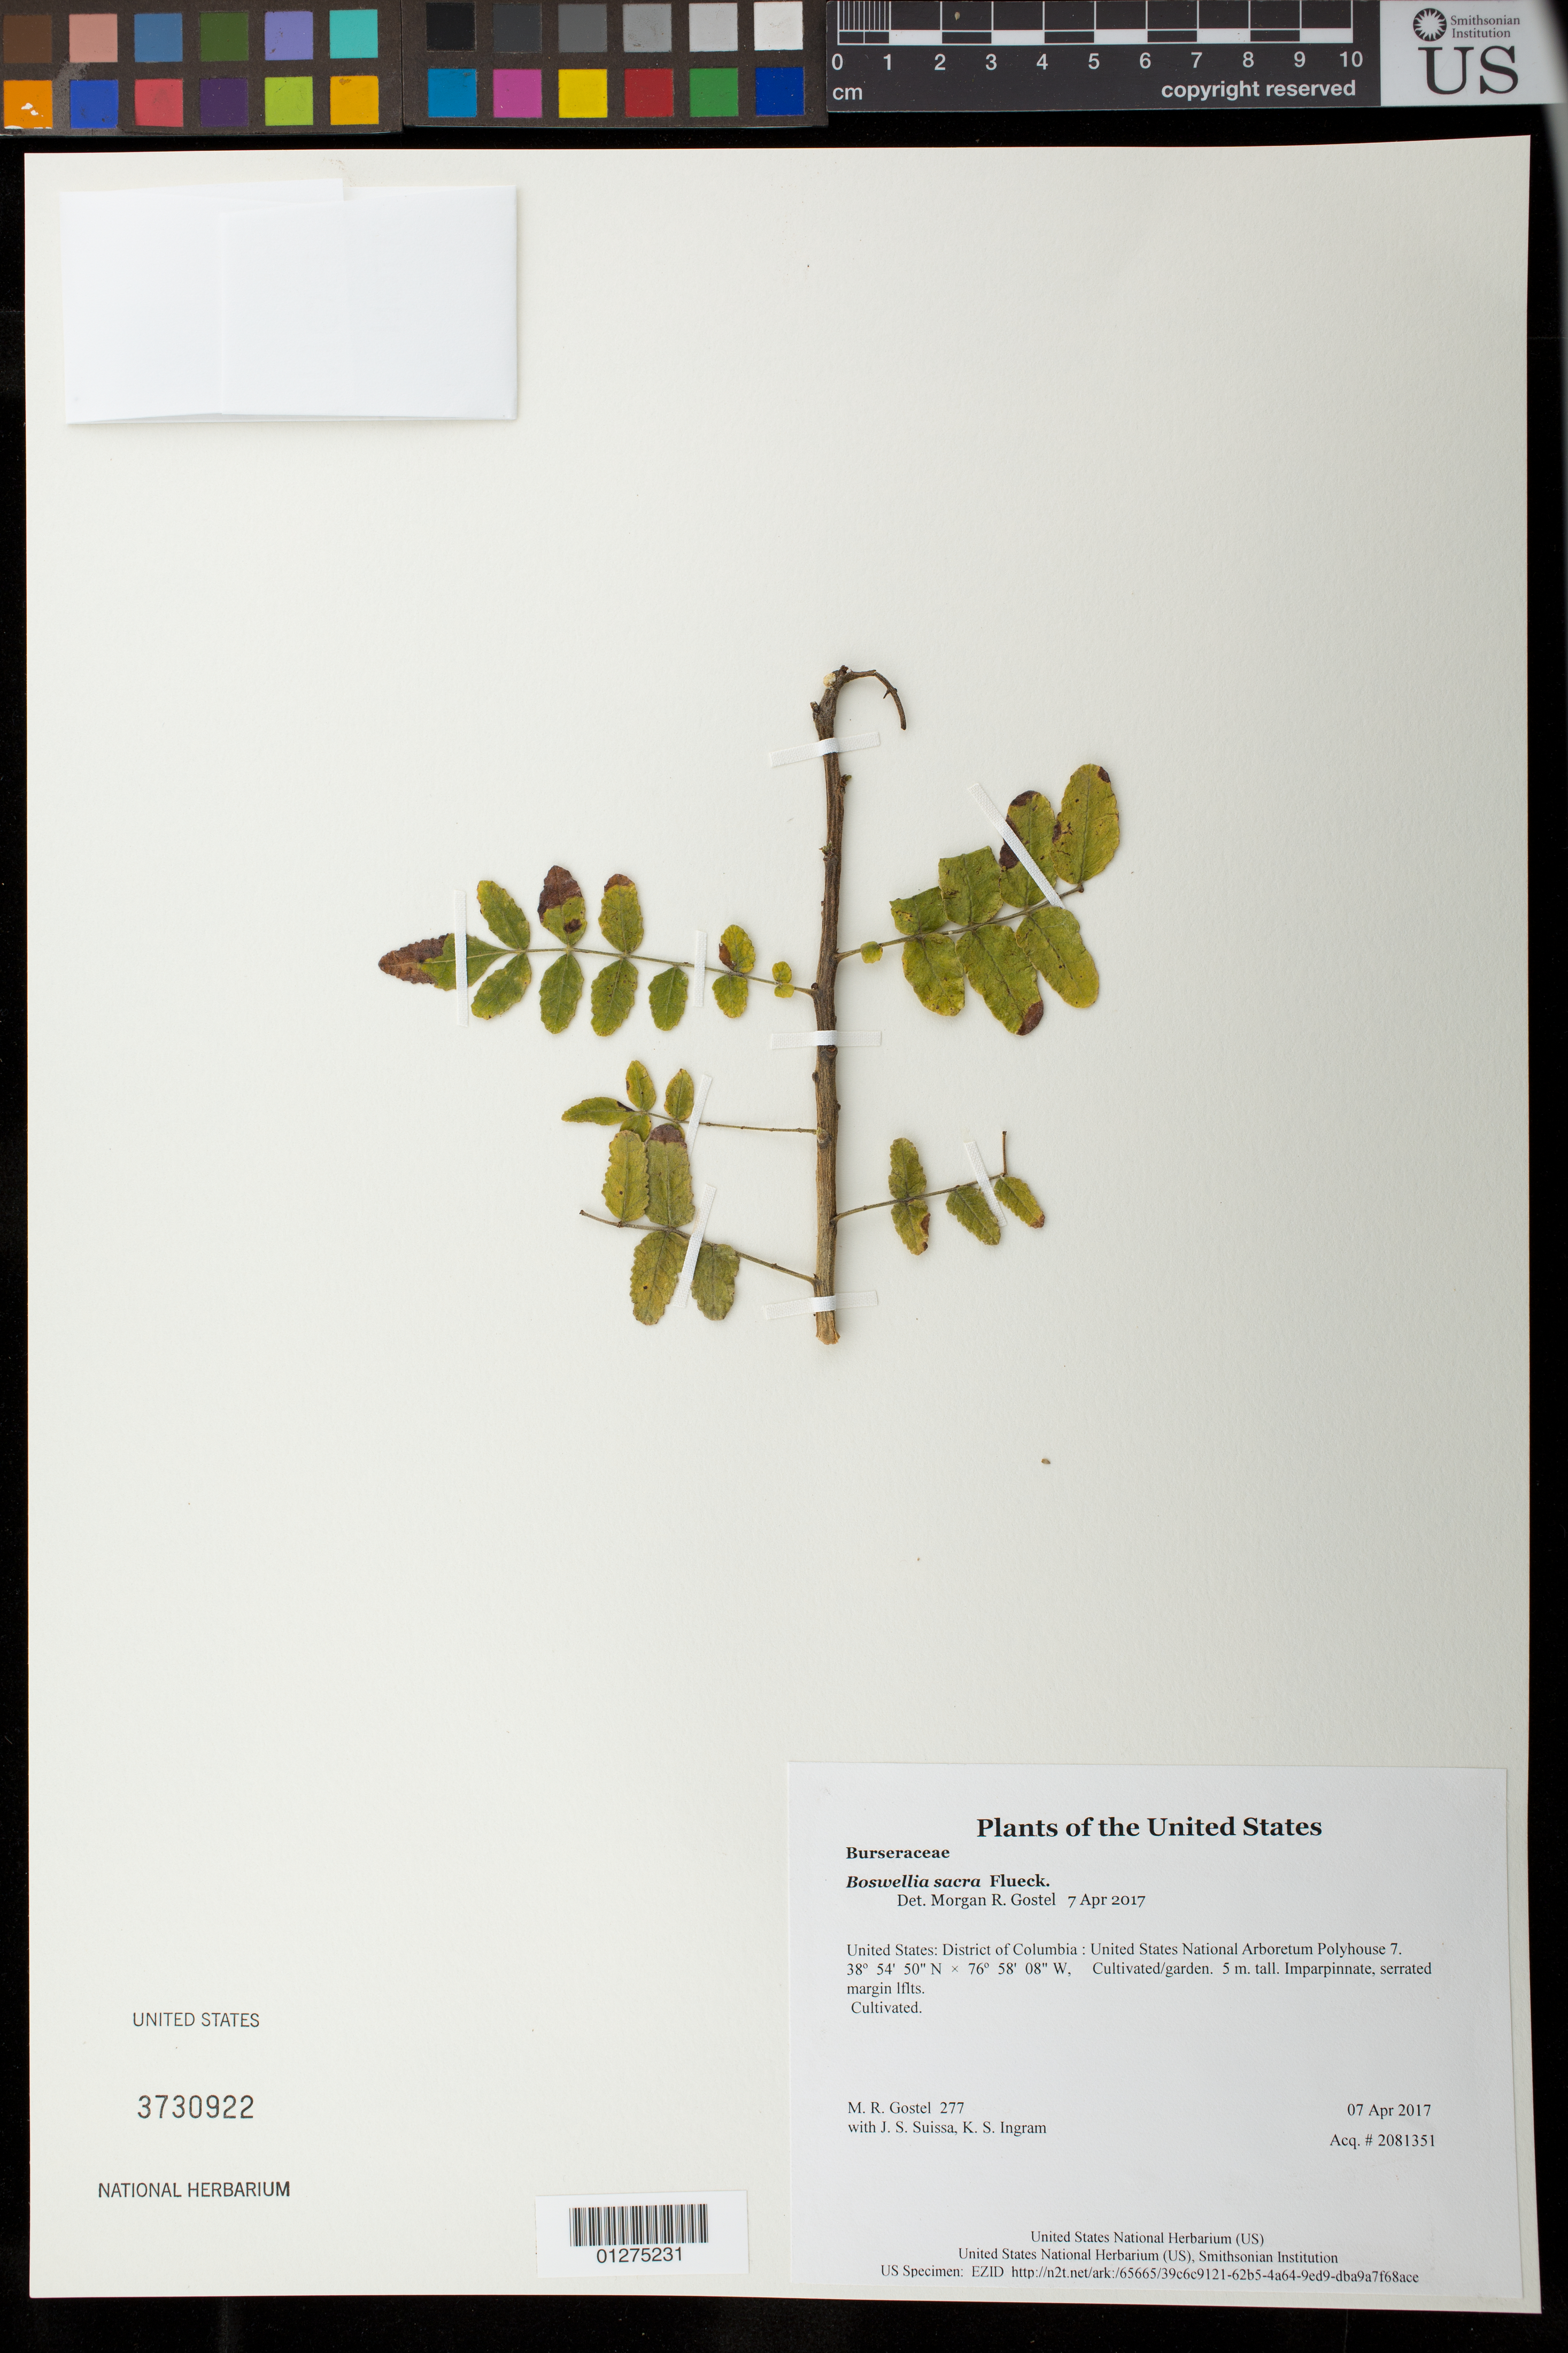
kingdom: Plantae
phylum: Tracheophyta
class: Magnoliopsida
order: Sapindales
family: Burseraceae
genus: Boswellia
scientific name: Boswellia sacra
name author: Flueck.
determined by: Gostel, M. R.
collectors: M. R. Gostel, J. S. Suissa & K. S. Ingram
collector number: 277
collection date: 2017-04-07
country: United States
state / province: District of Columbia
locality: United States National Arboretum Polyhouse 7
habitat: Cultivated/garden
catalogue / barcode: US 3730922